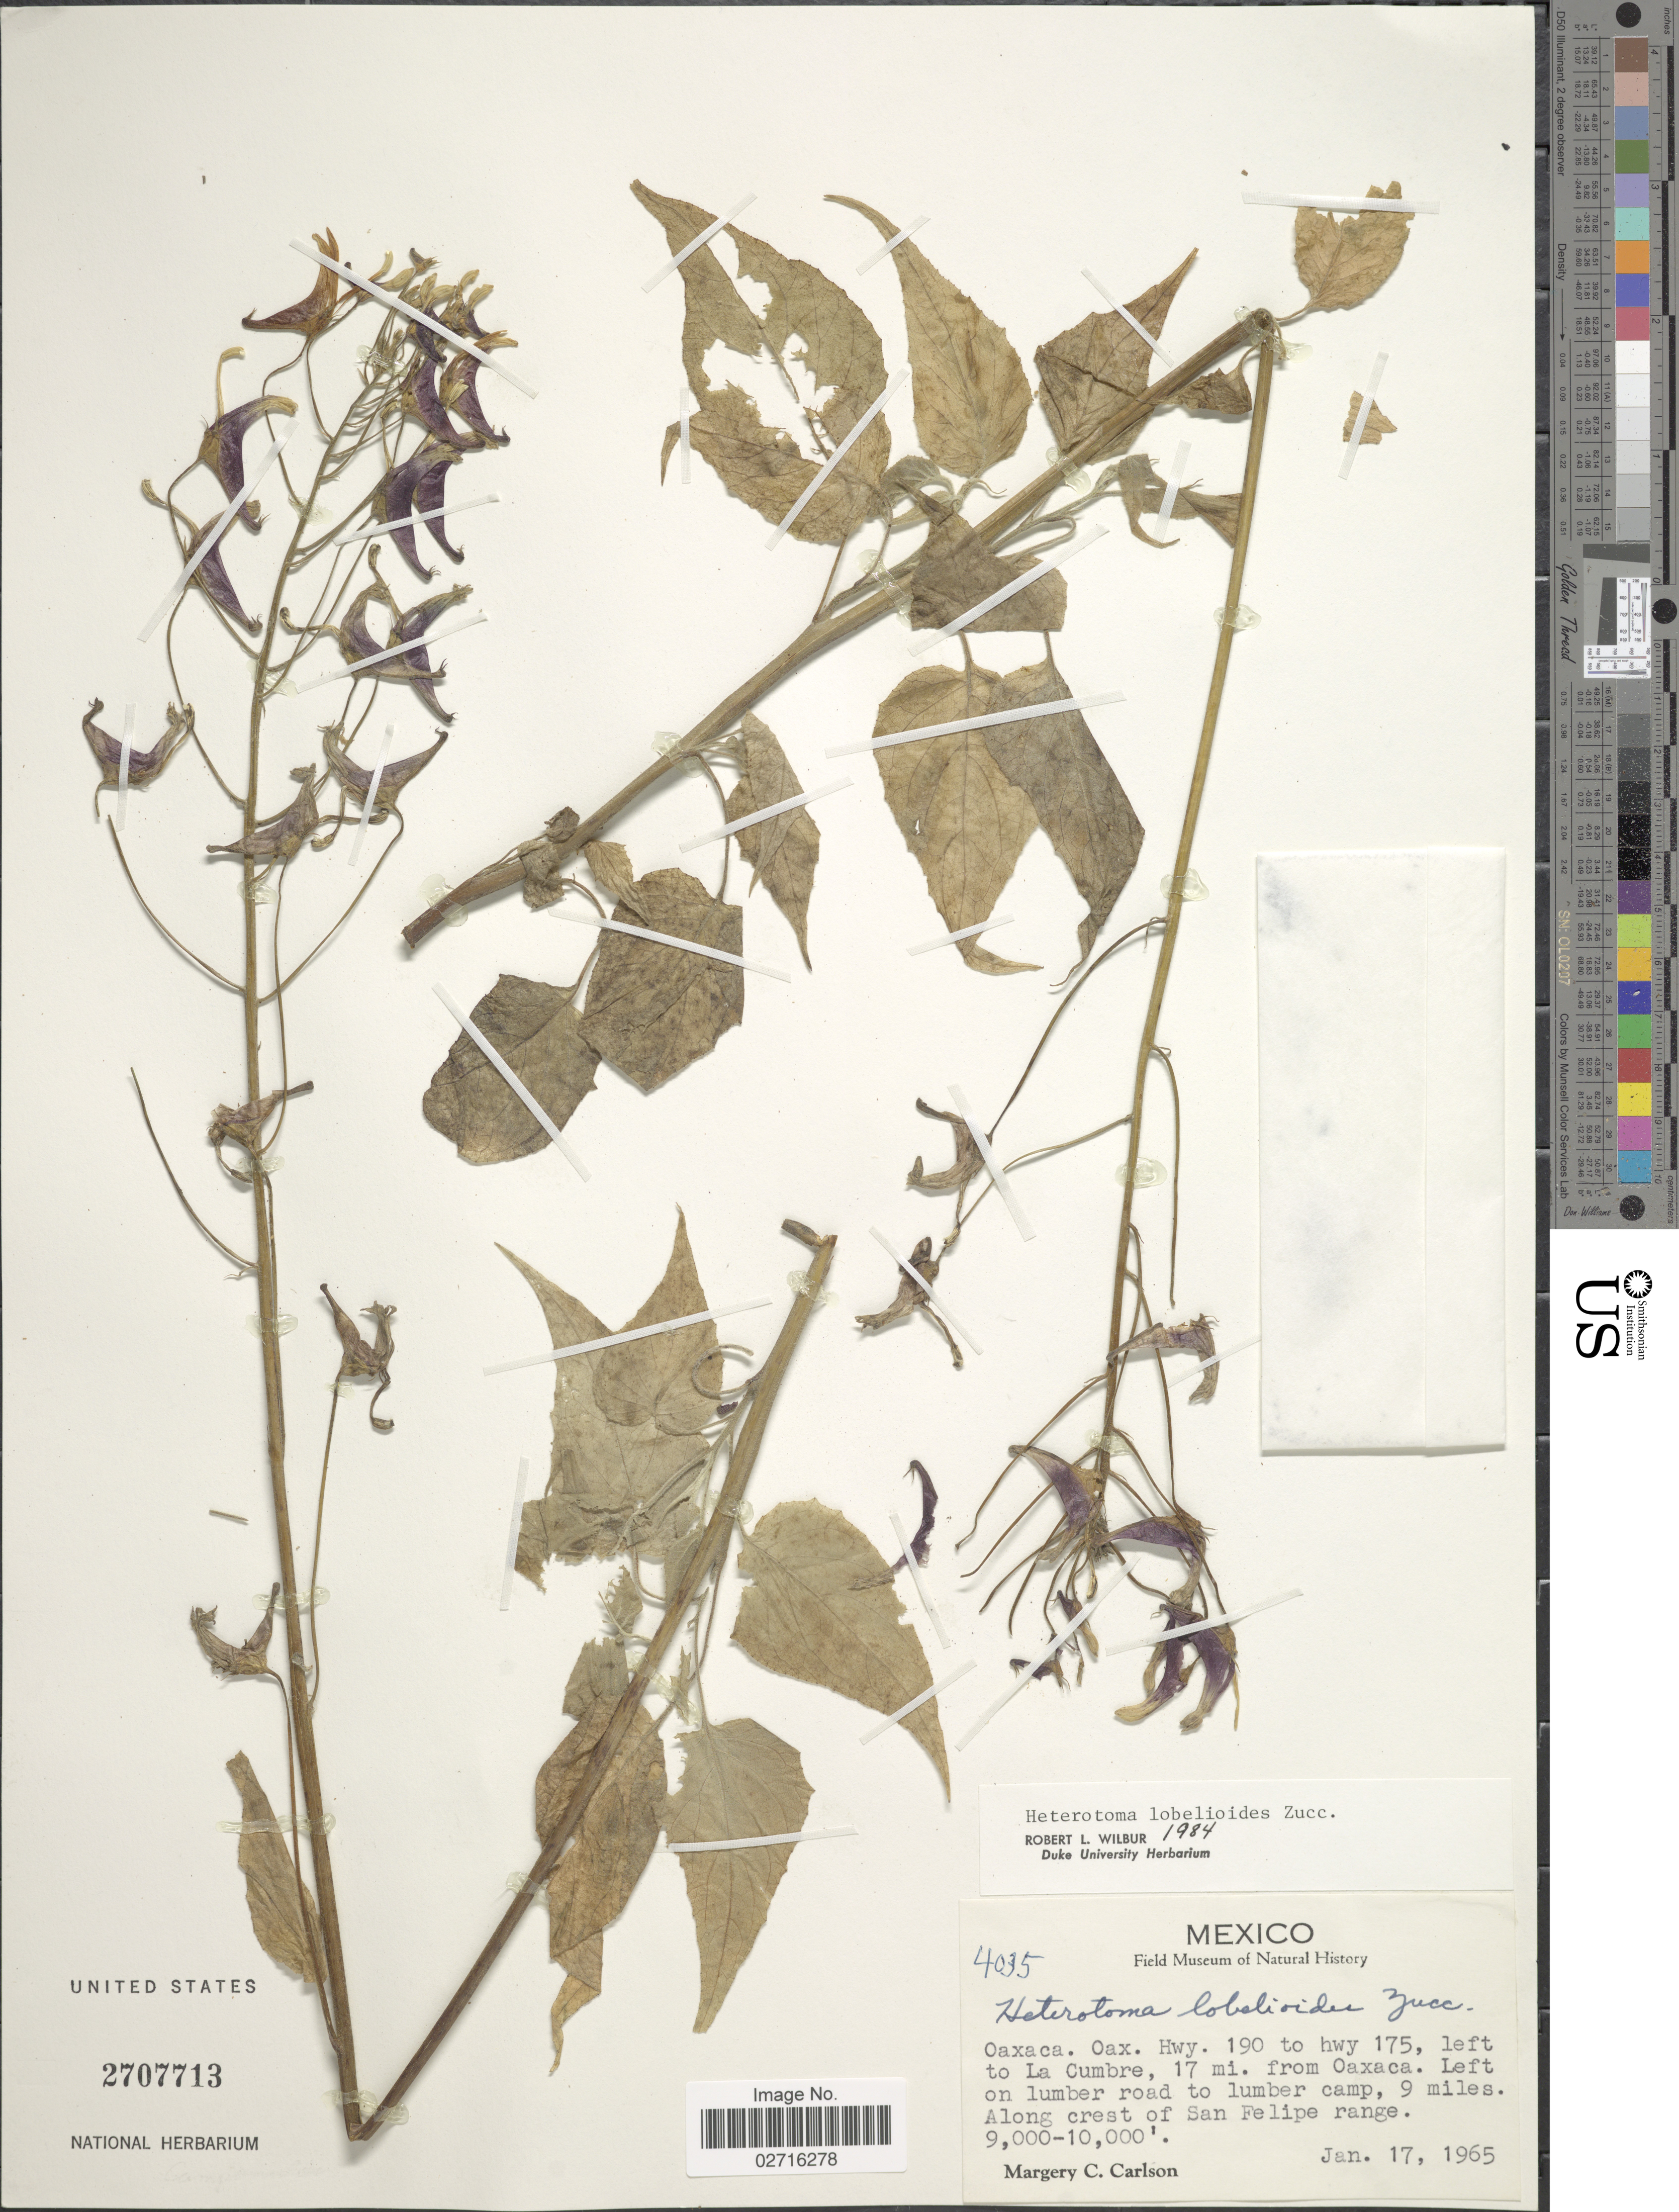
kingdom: Plantae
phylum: Tracheophyta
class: Magnoliopsida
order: Asterales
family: Campanulaceae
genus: Heterotoma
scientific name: Heterotoma lobelioides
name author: Zucc.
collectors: M. C. Carlson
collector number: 4035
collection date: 1965-01-17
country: Mexico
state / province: Oaxaca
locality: Pax. Hwy. 190 to hwy 175, left to La Cumbre, 17 mi from Oaxaca. left on lumber road to lumber camp, 9 miles. Along crest of San Felipe Range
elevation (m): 2743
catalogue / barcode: US 2707713